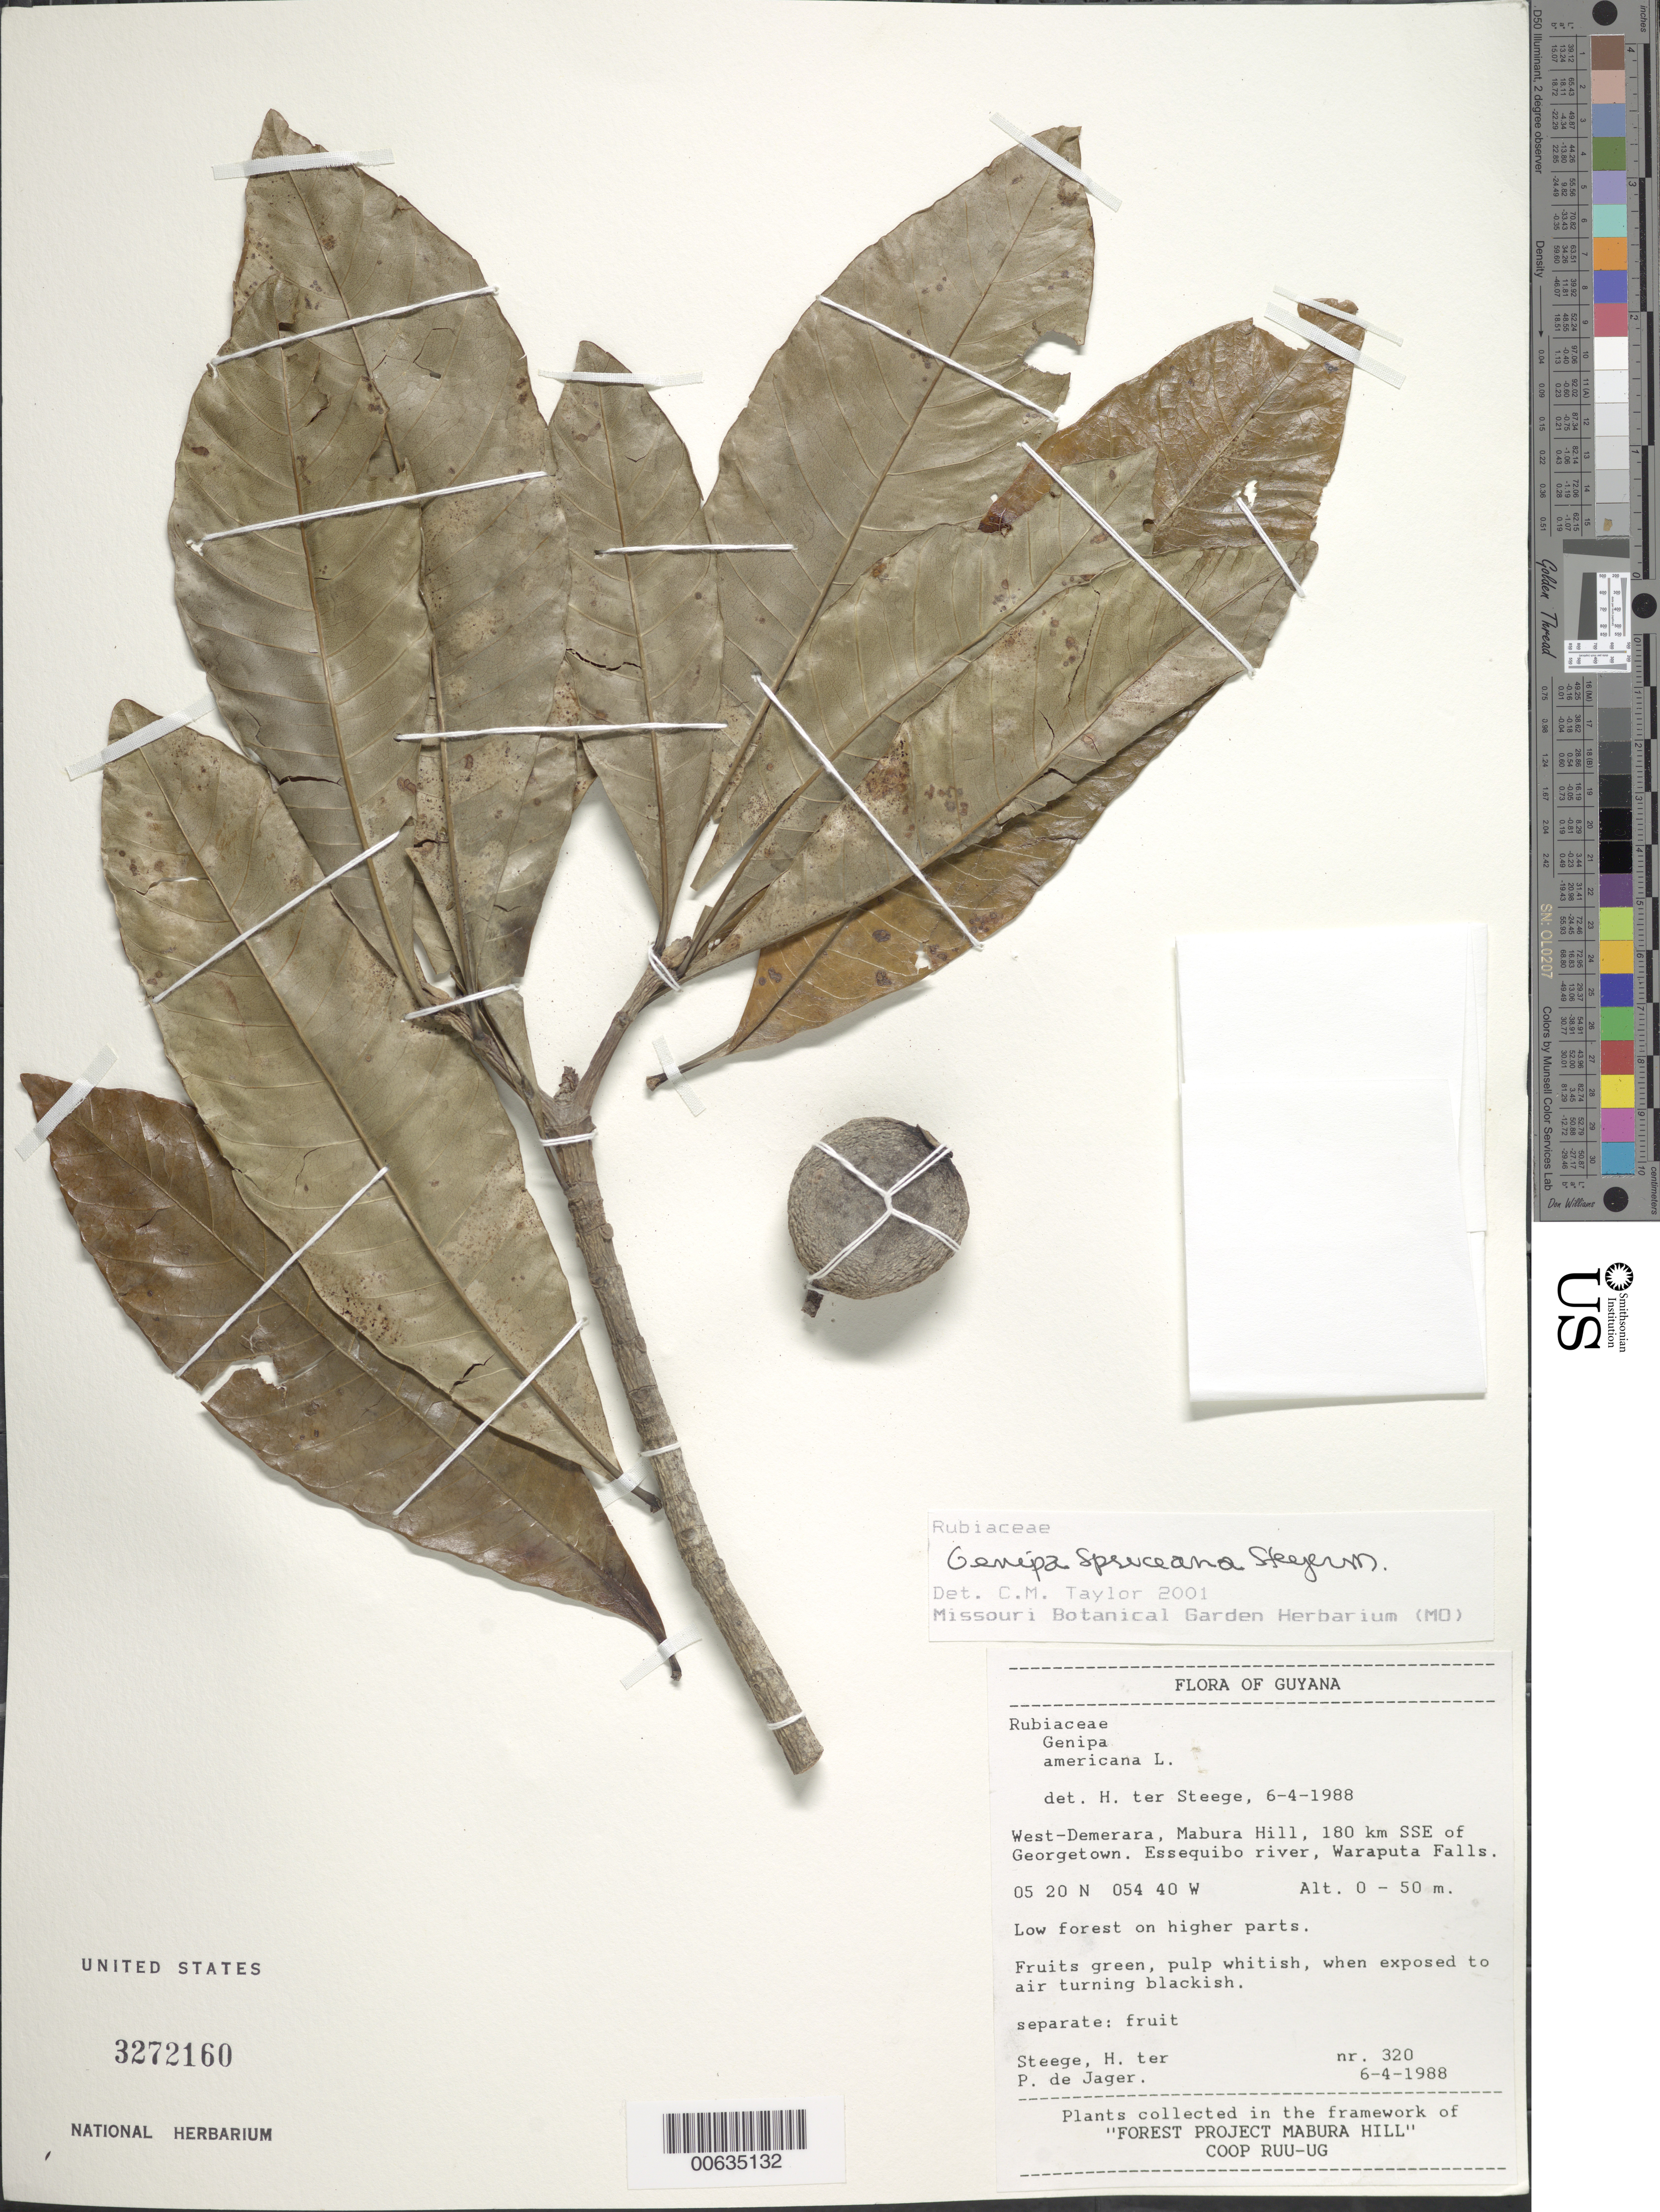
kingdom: Plantae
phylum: Tracheophyta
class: Magnoliopsida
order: Gentianales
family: Rubiaceae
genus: Genipa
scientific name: Genipa spruceana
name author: Steyerm.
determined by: Taylor, Charlotte M.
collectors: H. ter Steege & P. De Jager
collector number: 320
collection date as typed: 6-Apr-88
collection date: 1988-04-06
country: Guyana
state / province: U. Demerara-Berbice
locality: Mabura Hill, 180 km SSE of Georgetown. Essequibo River, Waraputa Falls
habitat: Low forest on higher parts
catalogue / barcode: US 3272160